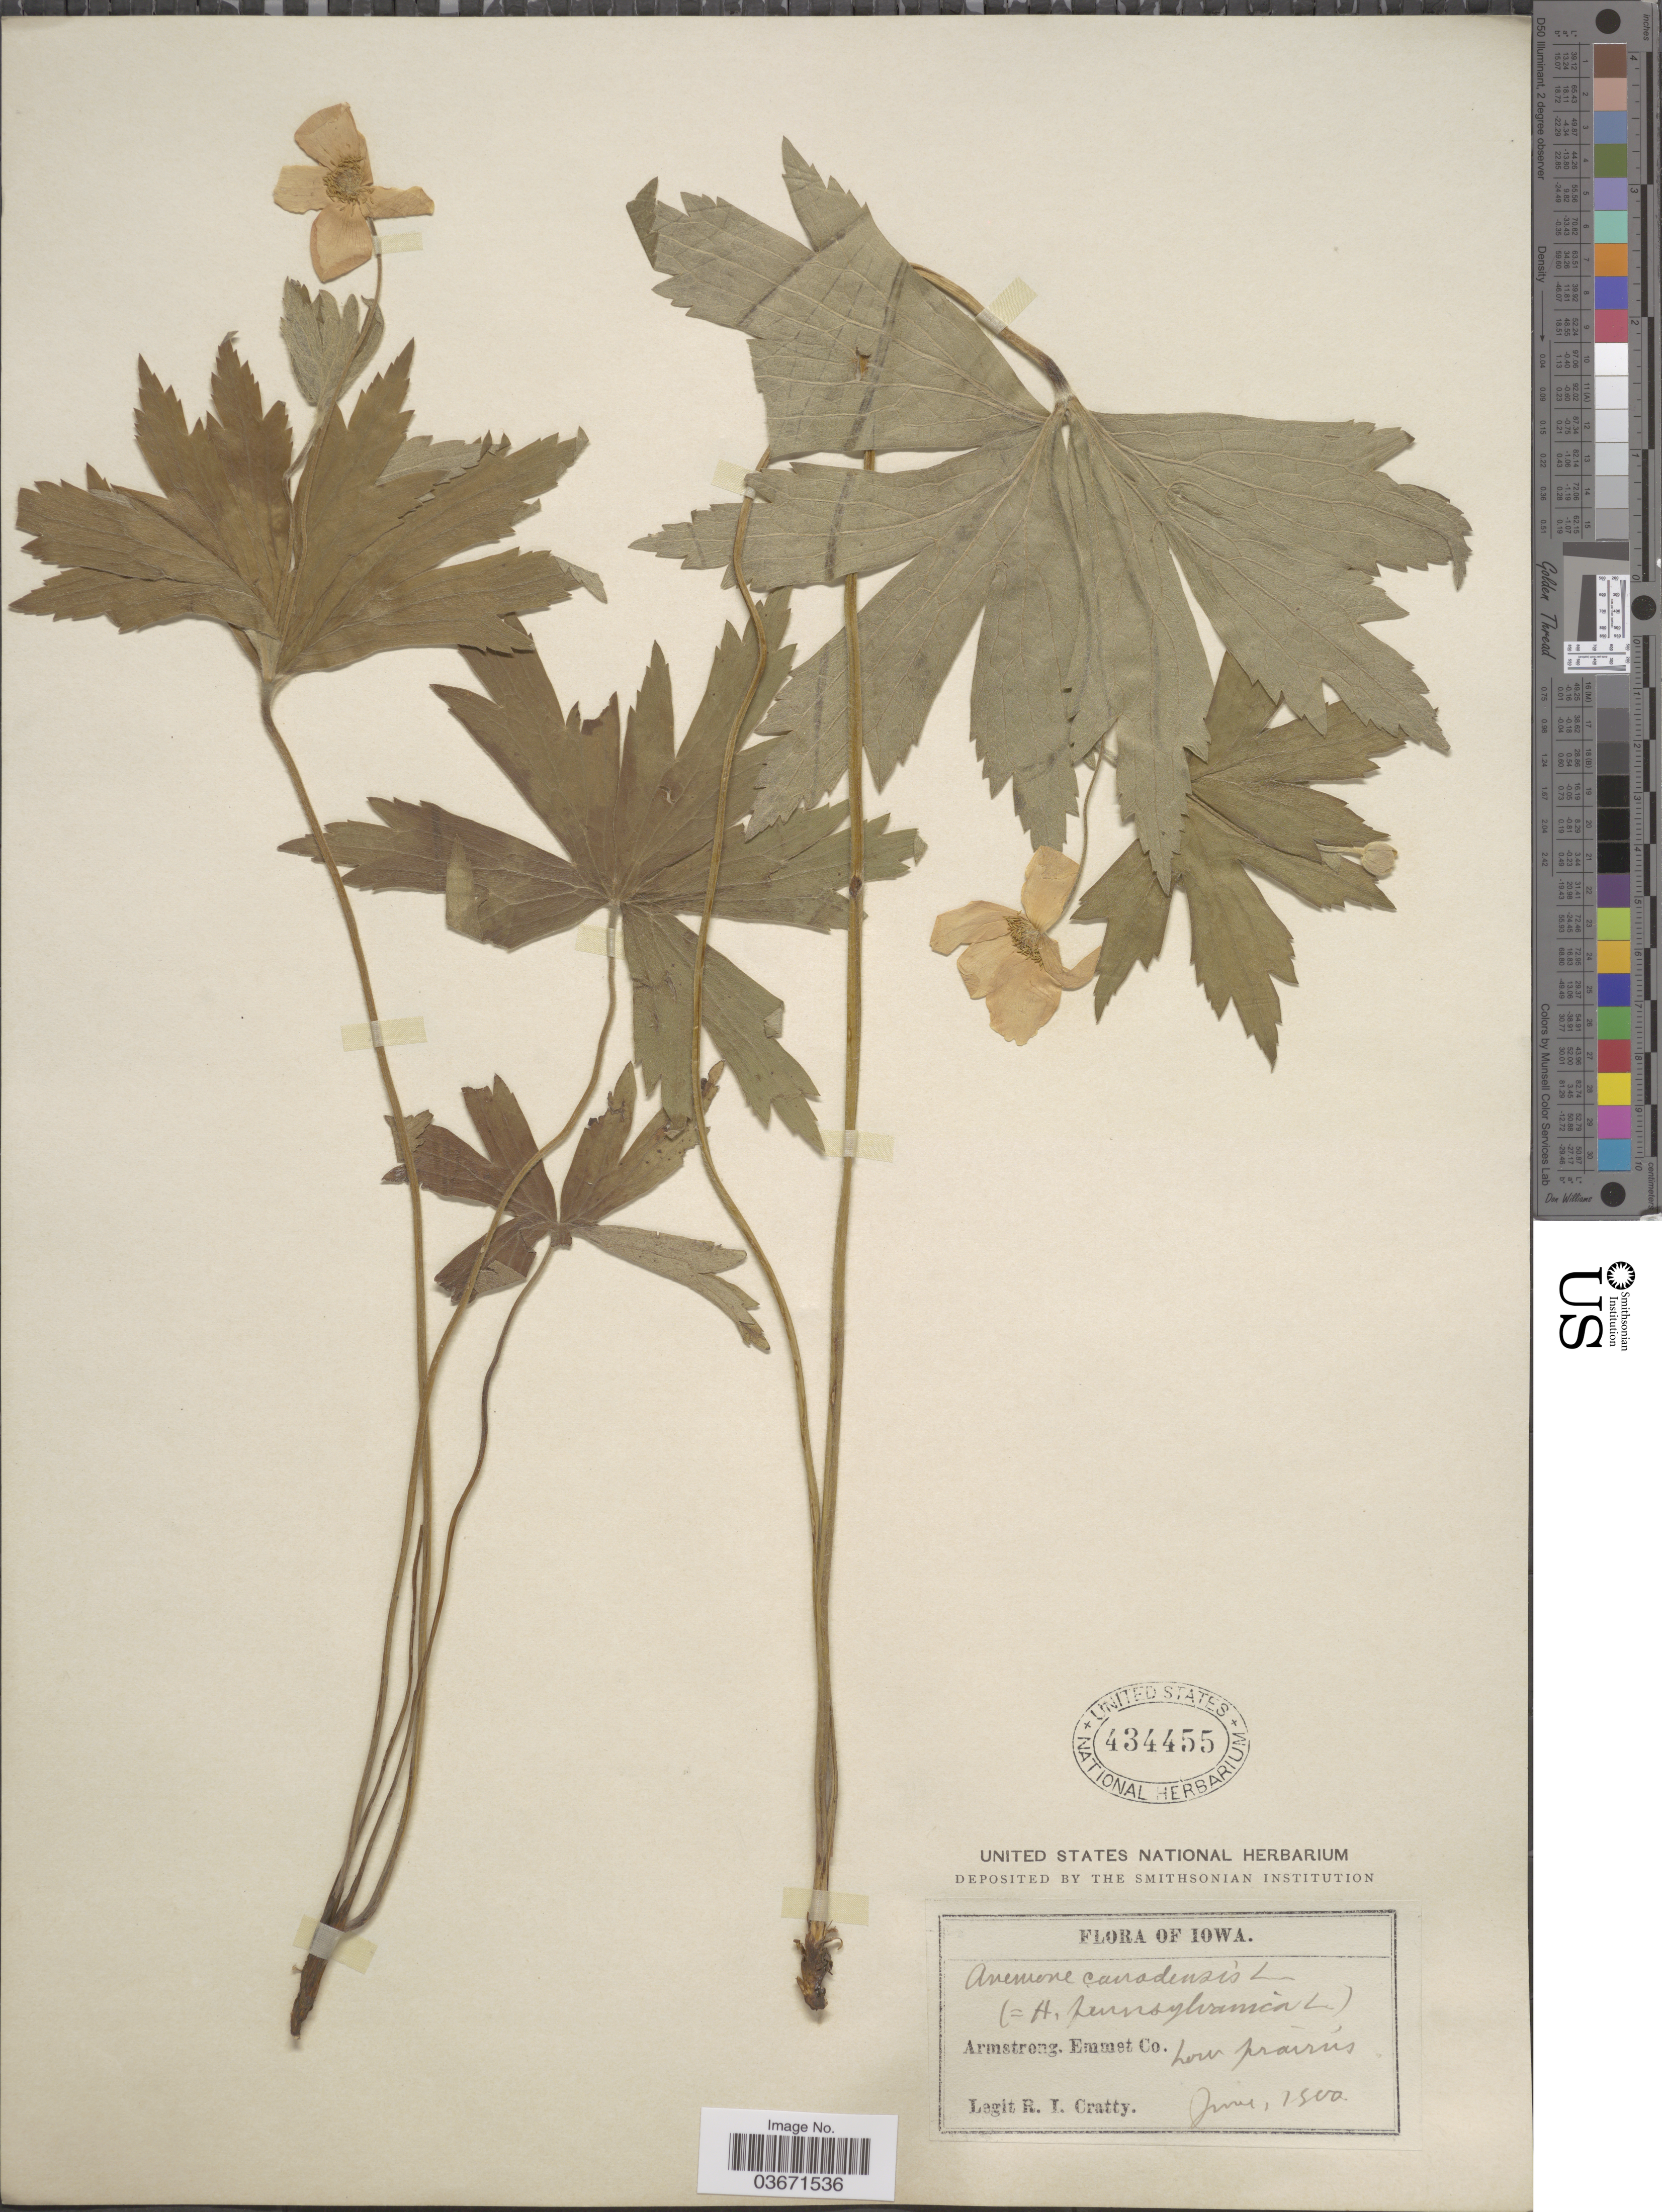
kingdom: Plantae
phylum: Tracheophyta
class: Magnoliopsida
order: Ranunculales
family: Ranunculaceae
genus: Anemone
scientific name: Anemone canadensis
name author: L.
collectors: R. Cratty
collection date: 1900-06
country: United States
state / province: Iowa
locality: Armstrong, Emmet Co.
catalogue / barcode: US 434455